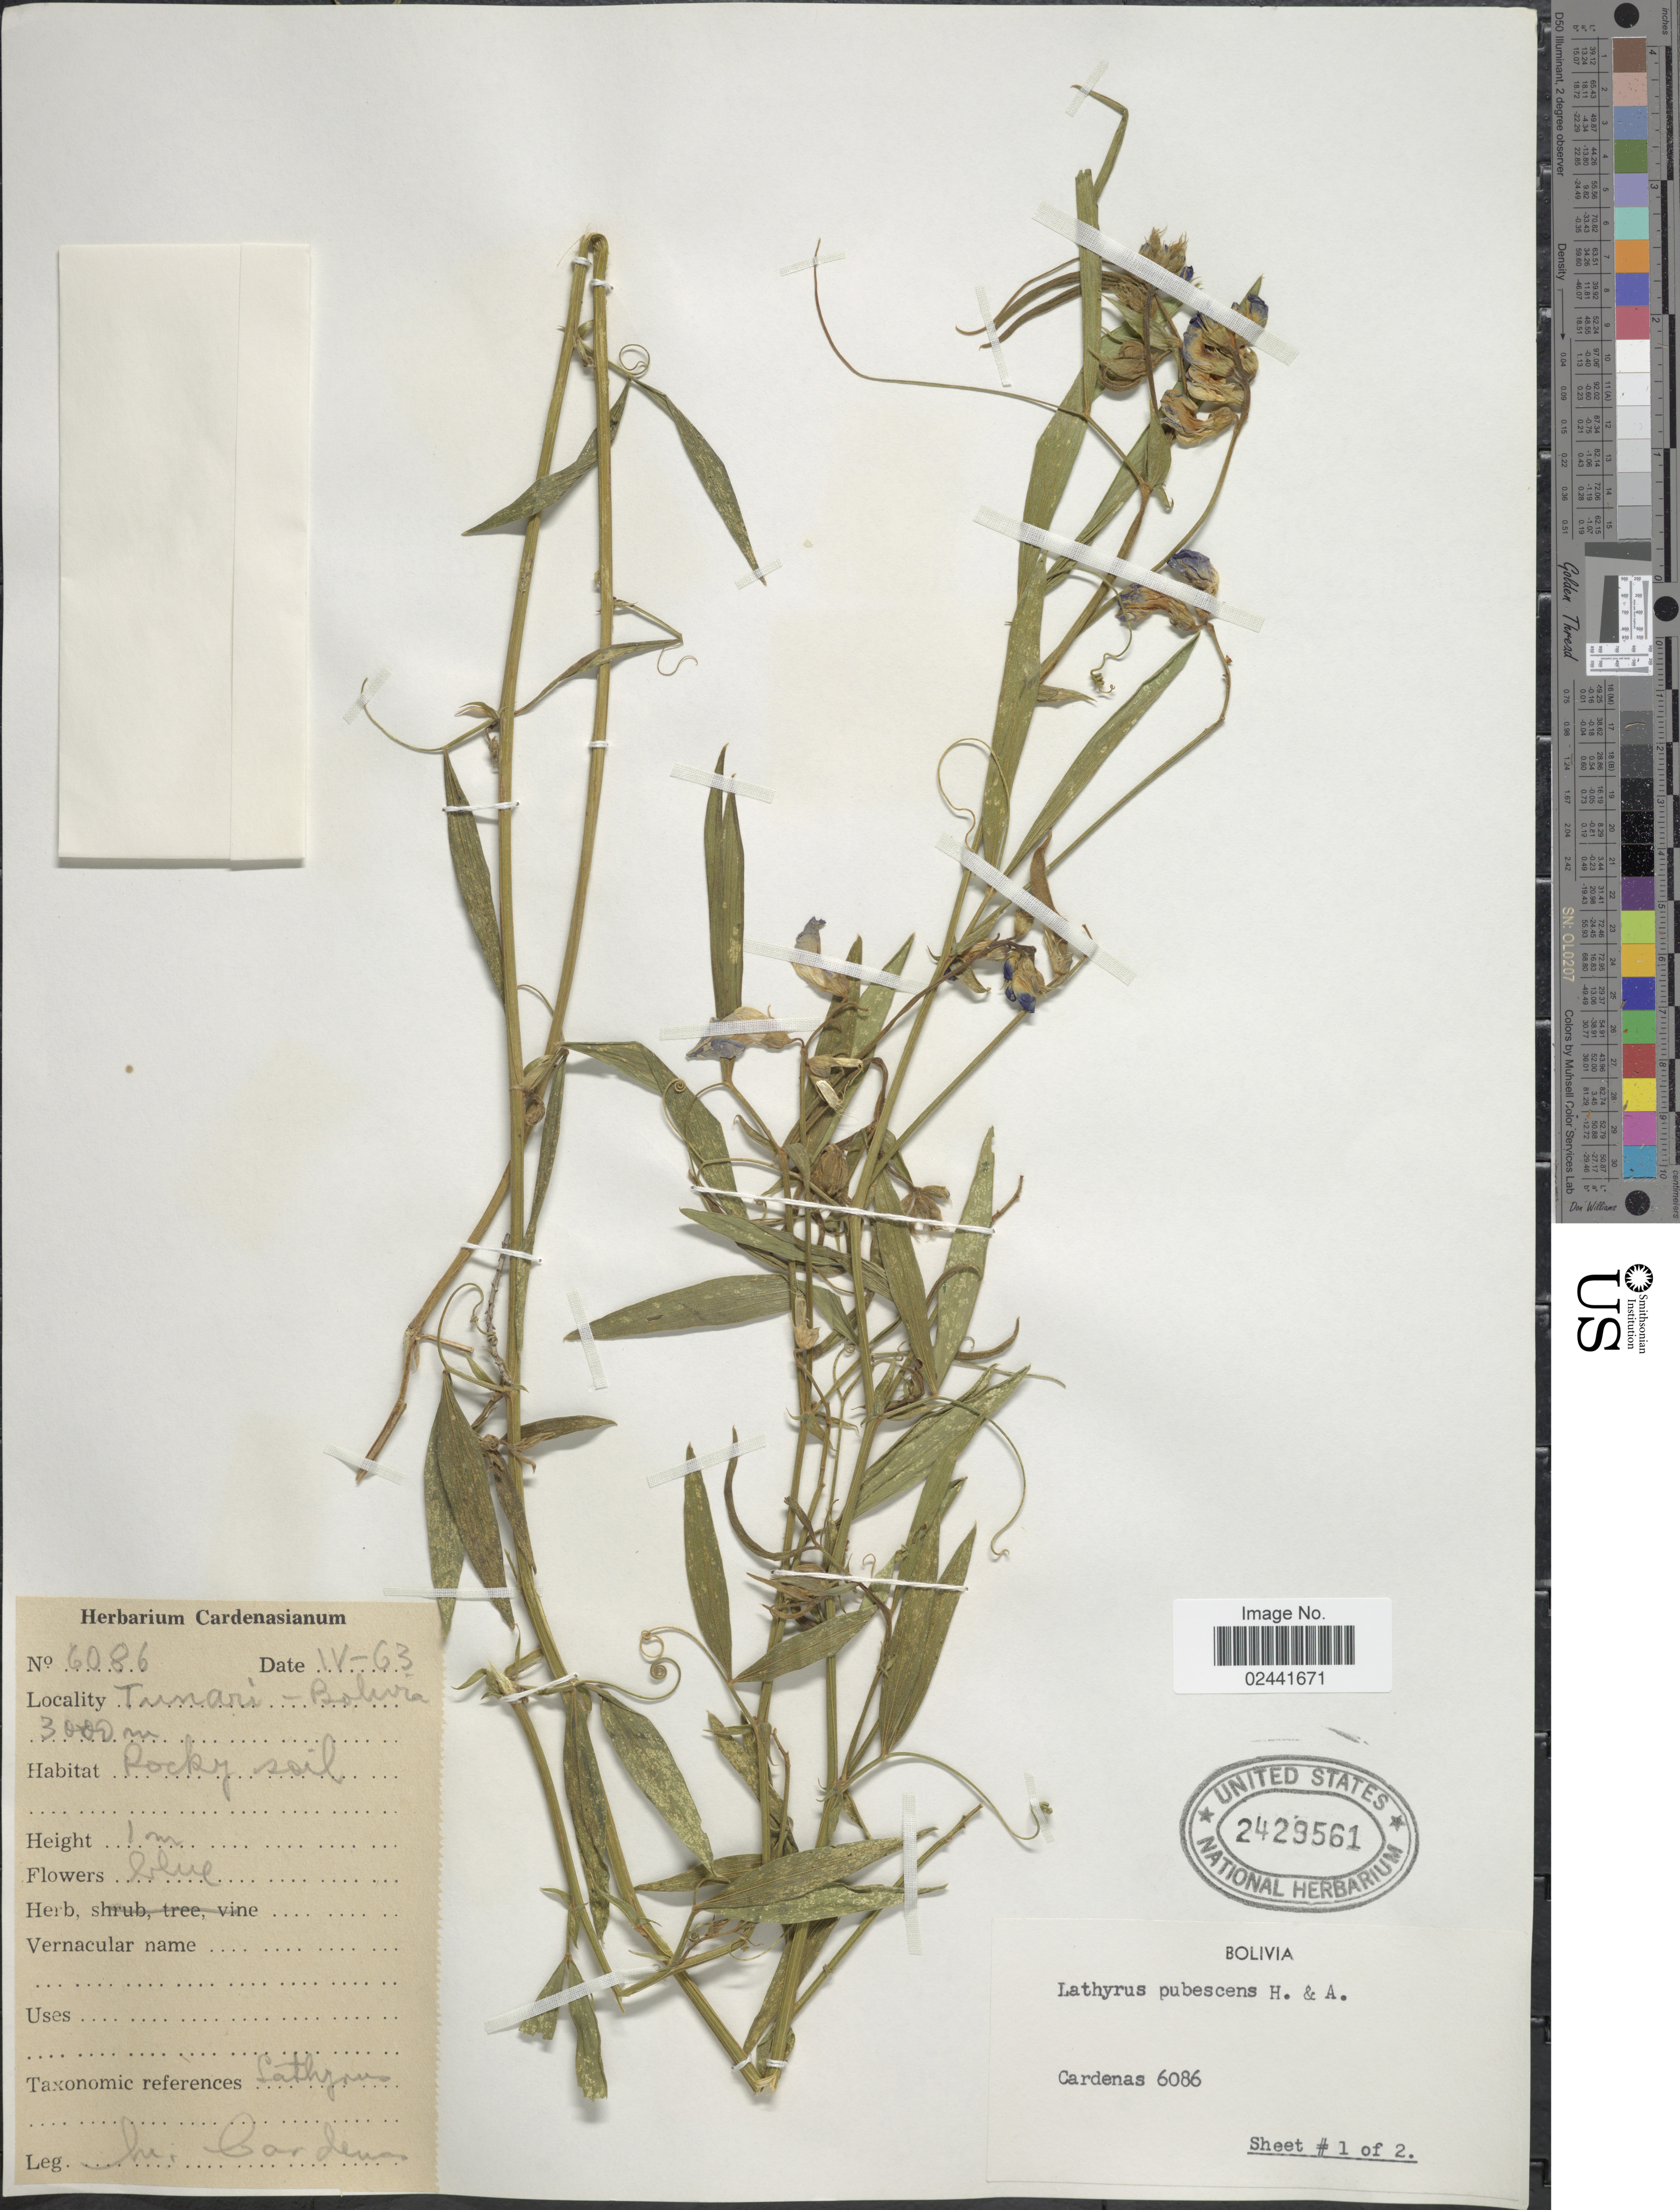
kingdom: Plantae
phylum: Tracheophyta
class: Magnoliopsida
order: Fabales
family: Fabaceae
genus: Lathyrus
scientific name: Lathyrus pubescens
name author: Hook. & Arn.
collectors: H. Cardenas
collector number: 6086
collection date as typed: Transcribed d/m/y: /4/63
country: Bolivia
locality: Tunari, Rocky soil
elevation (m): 3000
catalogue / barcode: US 2429561